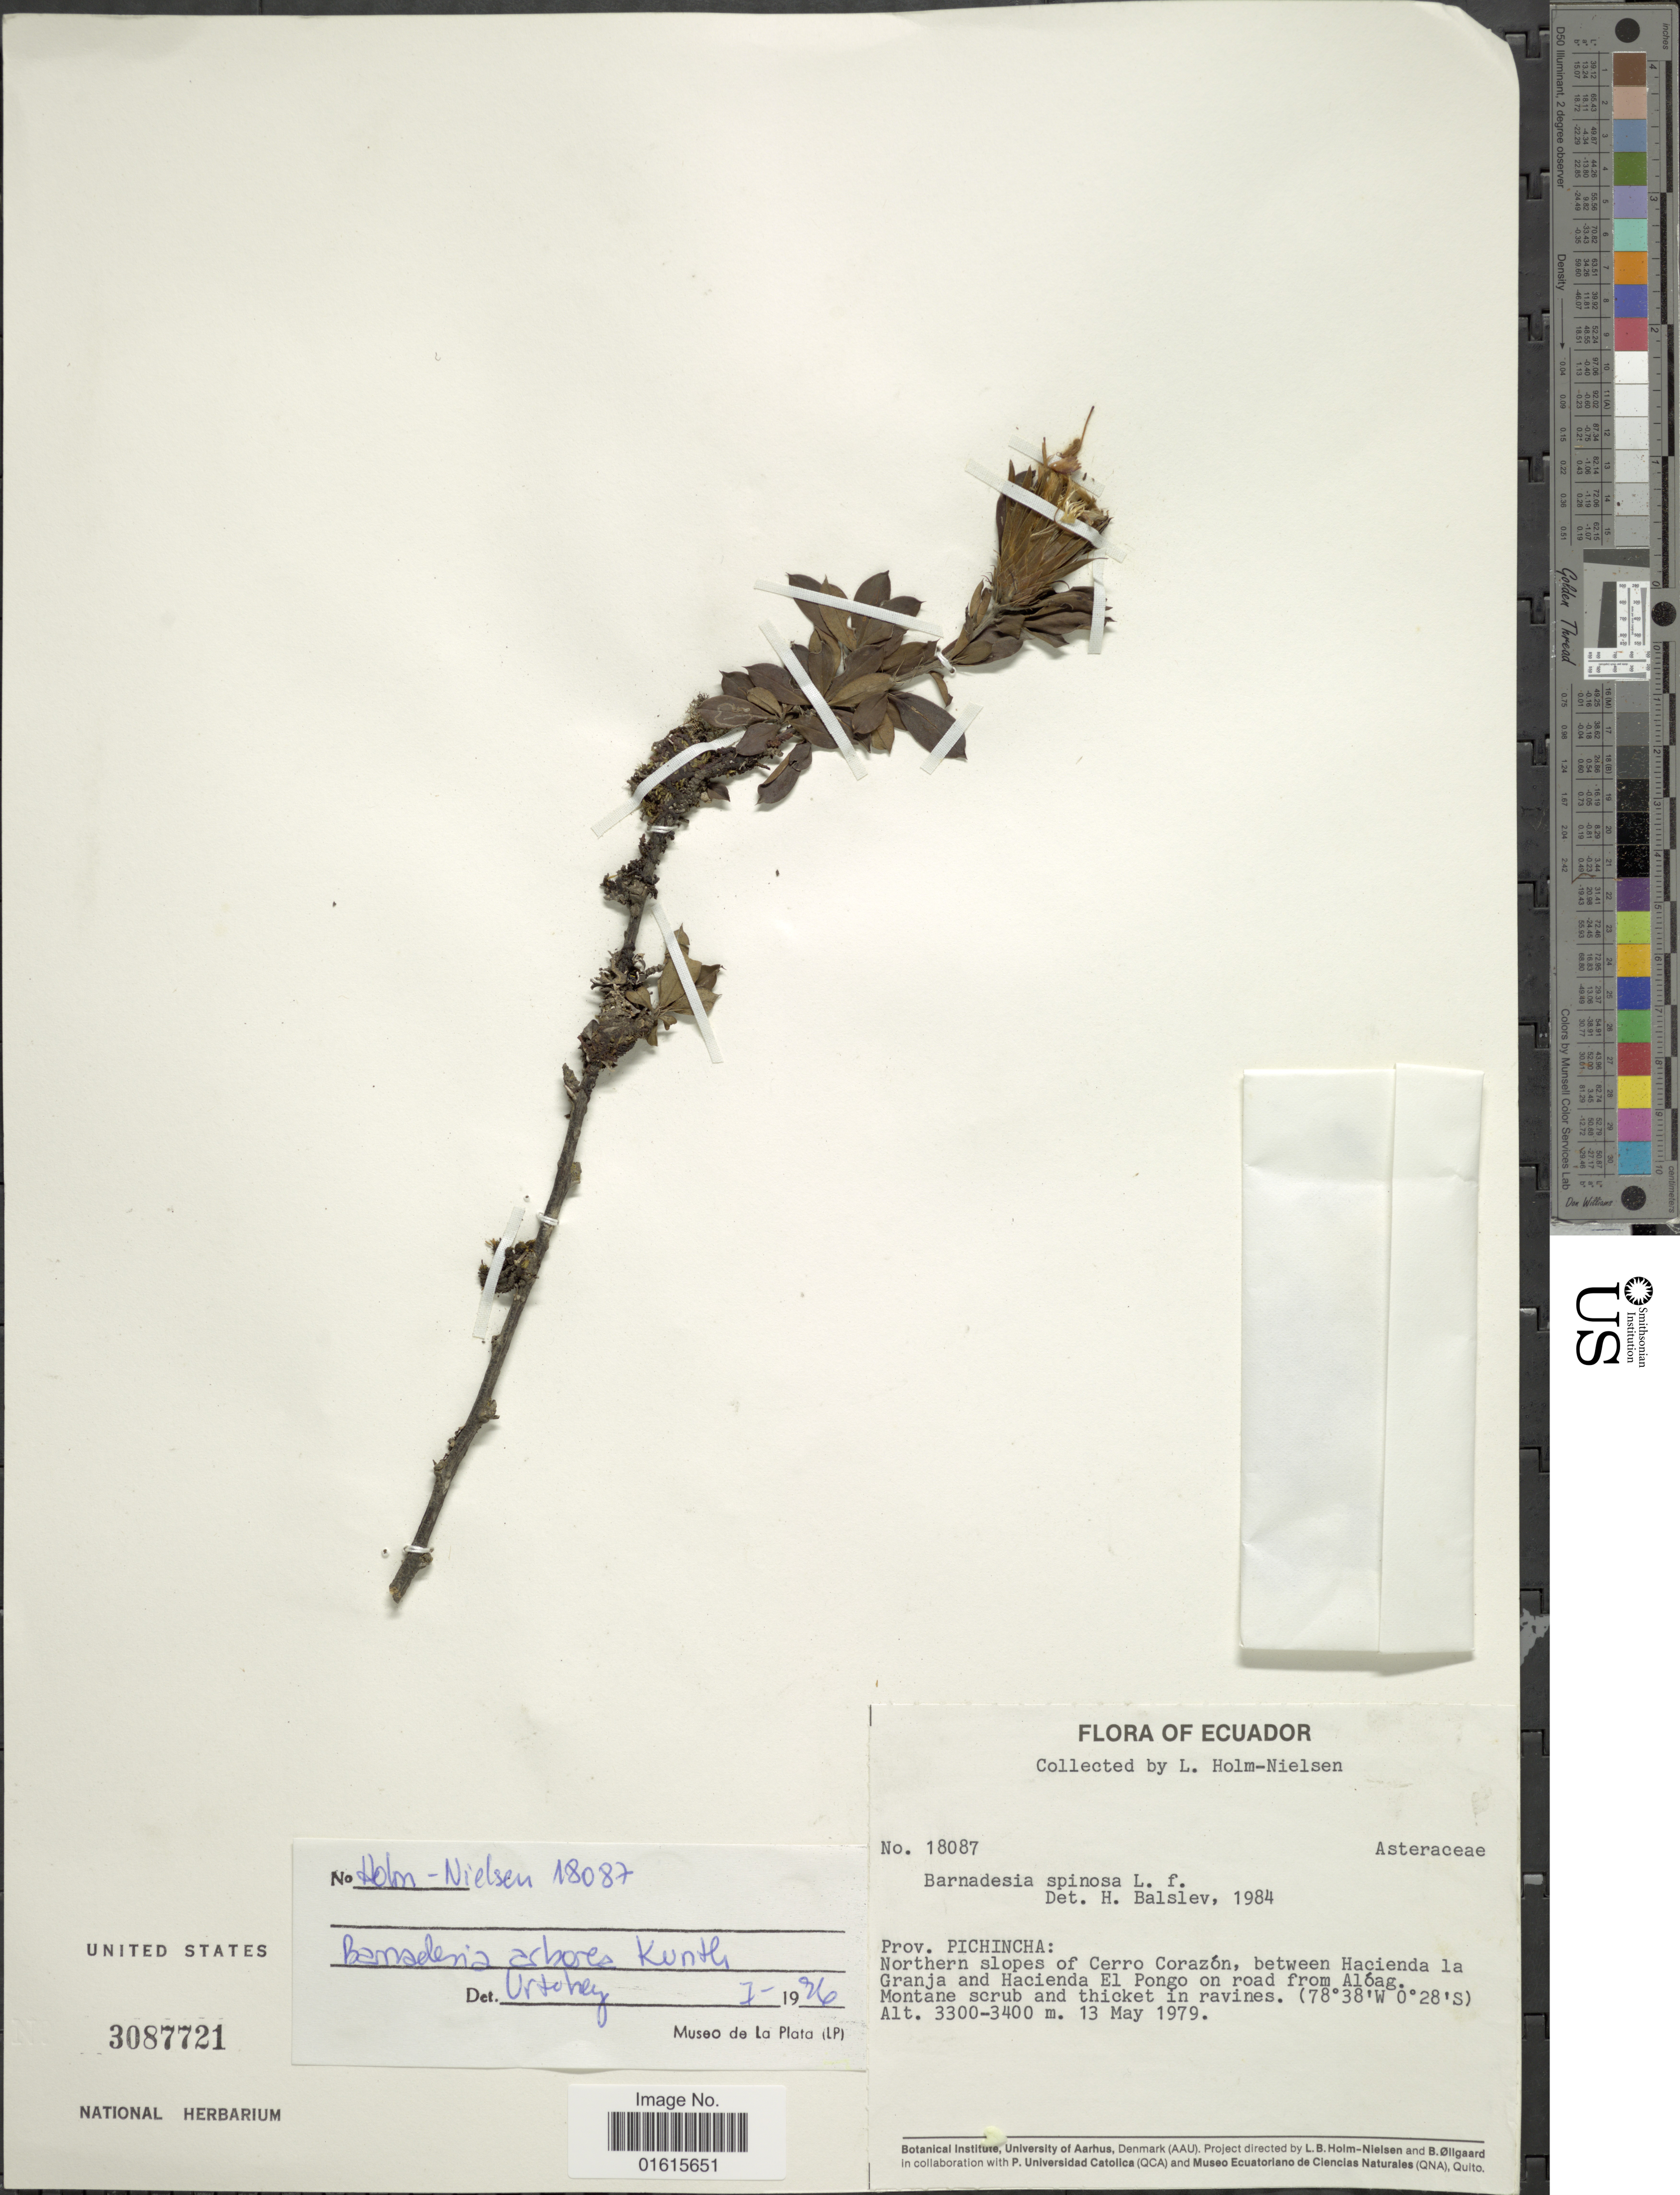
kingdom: Plantae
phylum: Tracheophyta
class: Magnoliopsida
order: Asterales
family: Asteraceae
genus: Barnadesia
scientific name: Barnadesia arborea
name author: Kunth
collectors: L. B. Holm-Nielsen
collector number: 18087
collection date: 1979-05-13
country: Ecuador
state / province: Pichincha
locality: Northern slopes of Cerro Corazon, between Hacienda la Granja and Hacienda El Pongo on road from Aloag. Montane scrub and thicket in ravines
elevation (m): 3300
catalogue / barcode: US 3087721